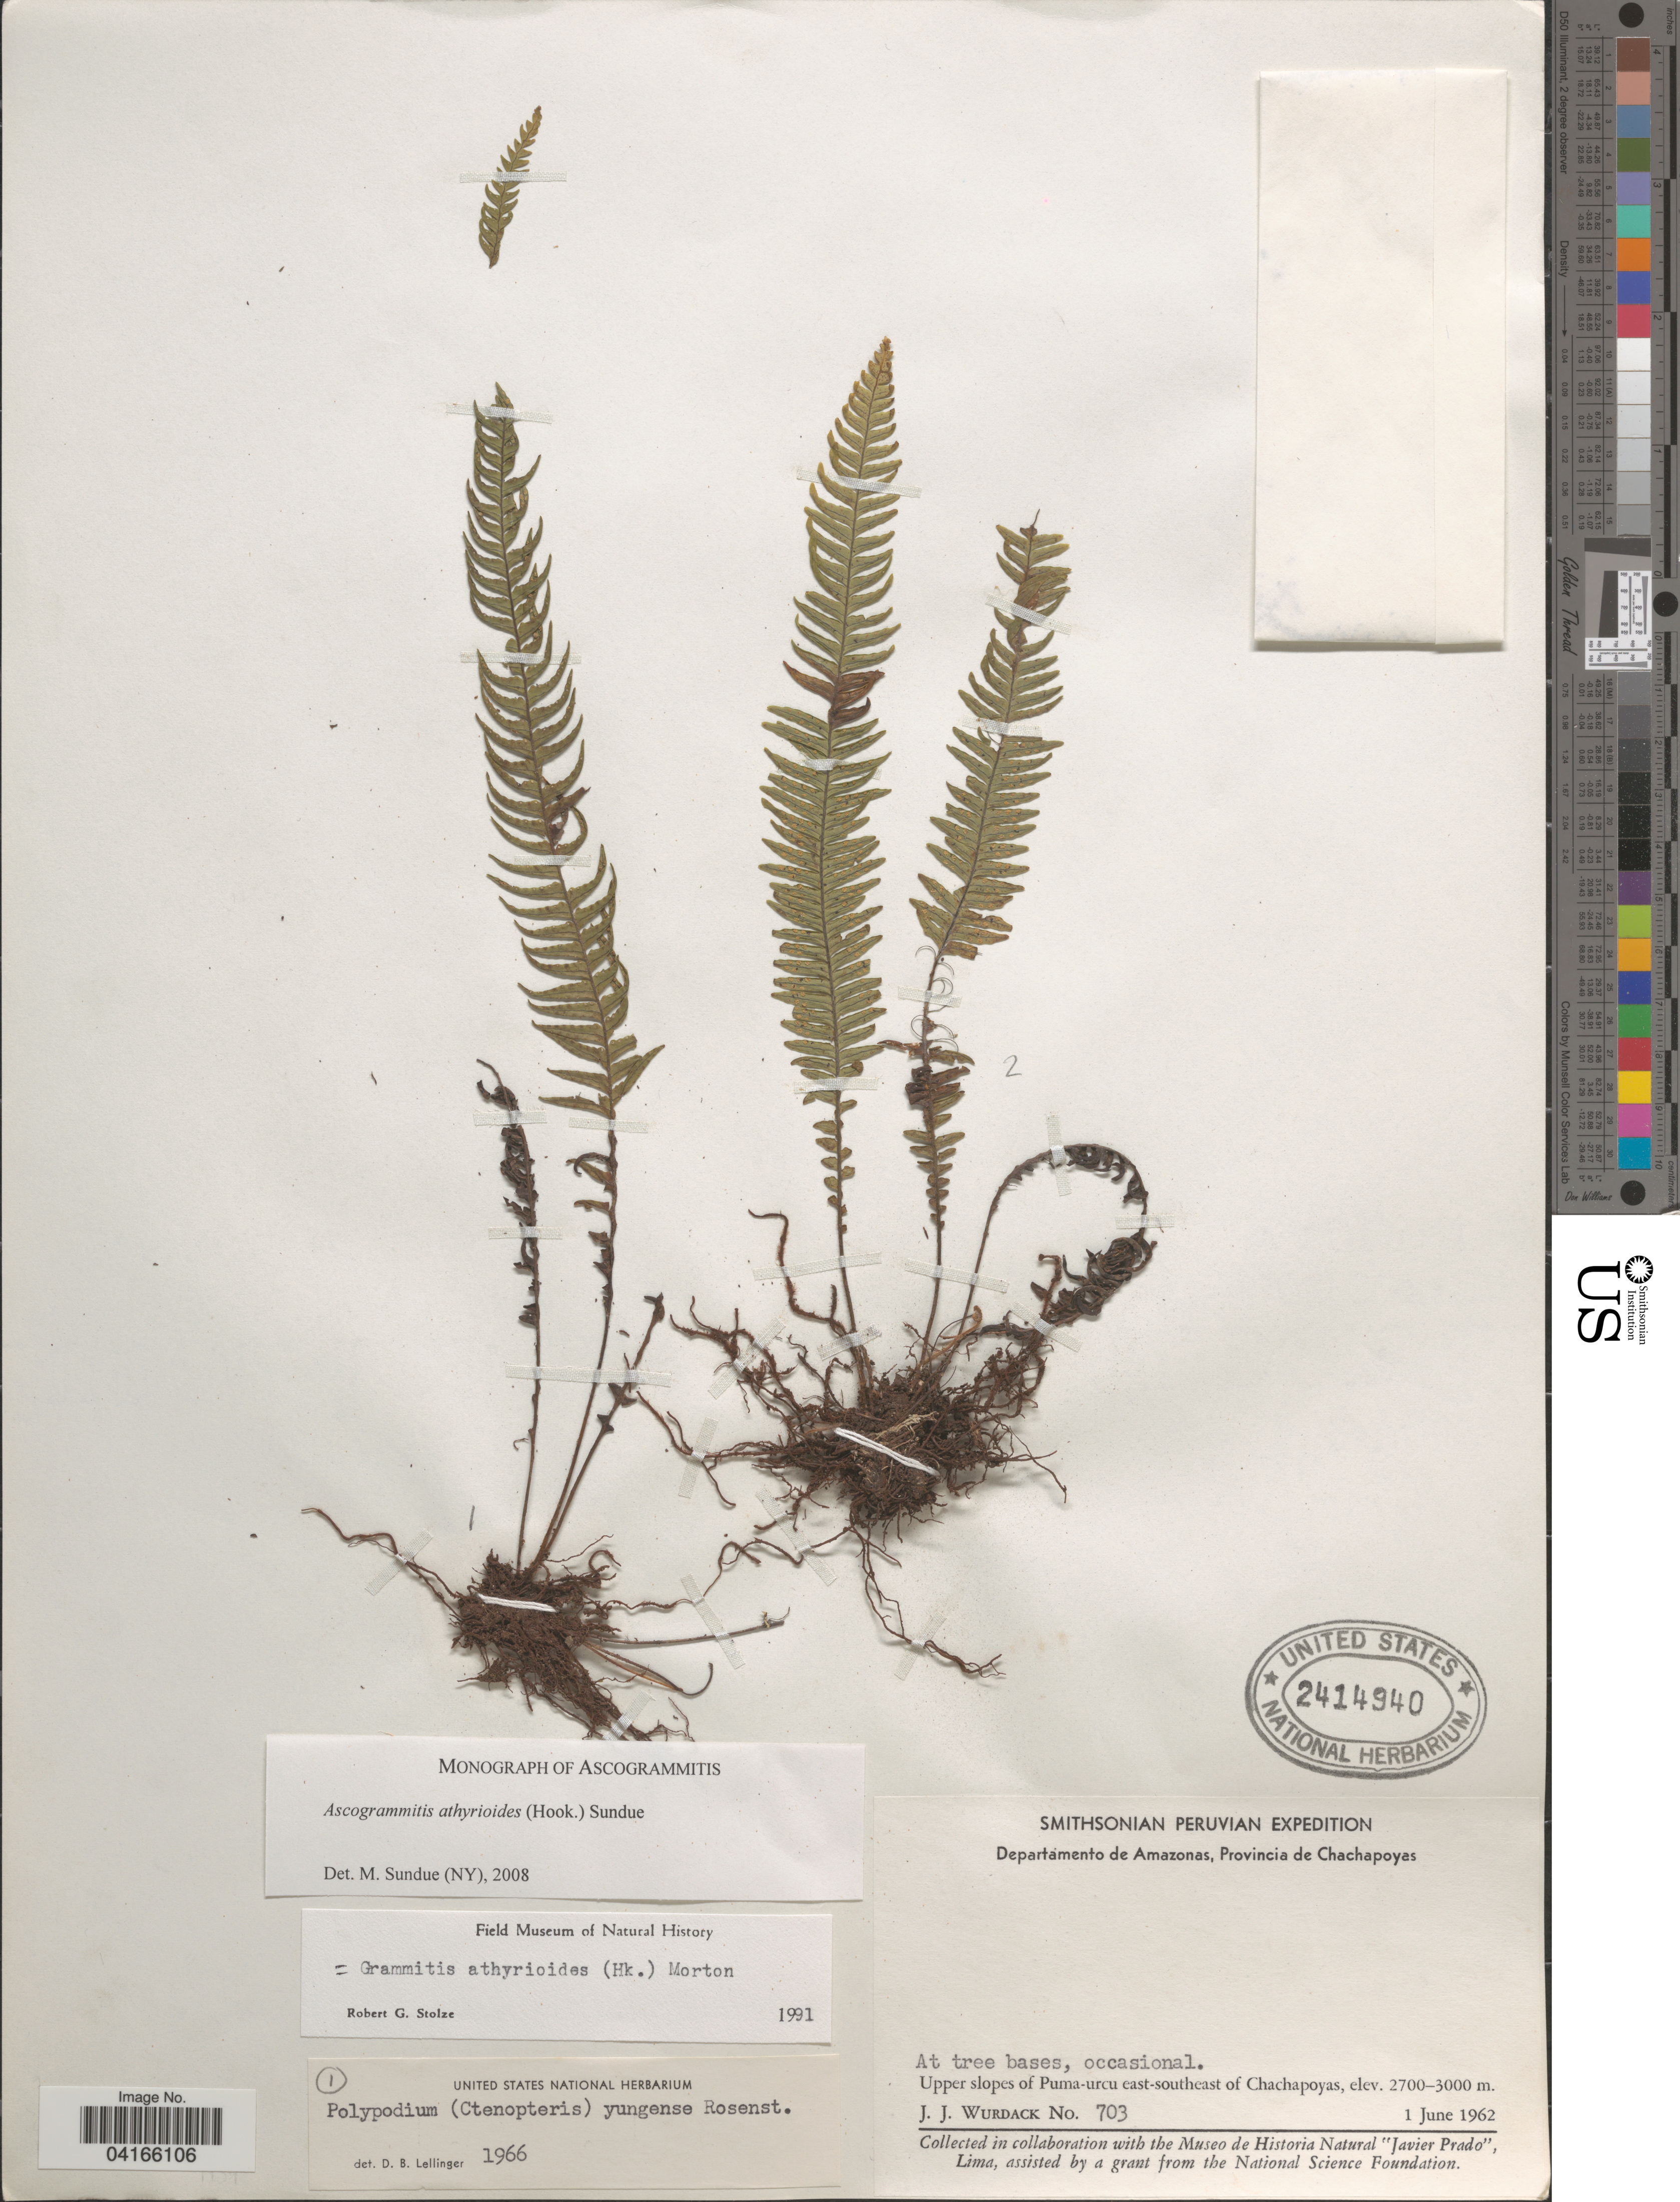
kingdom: Plantae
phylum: Tracheophyta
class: Polypodiopsida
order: Polypodiales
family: Polypodiaceae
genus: Ascogrammitis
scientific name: Ascogrammitis athyrioides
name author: (Hook.) Sundue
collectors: J. J. Wurdack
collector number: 703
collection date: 1962-06-01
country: Peru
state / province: Amazonas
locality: Smithsonian Peruvian Expedition. Departamento de Amazonas, Provincia de Chachapoyas. Upper slopes of Puma-urcu east-southeast of Chachapoyas.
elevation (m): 2700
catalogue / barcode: US 2414940